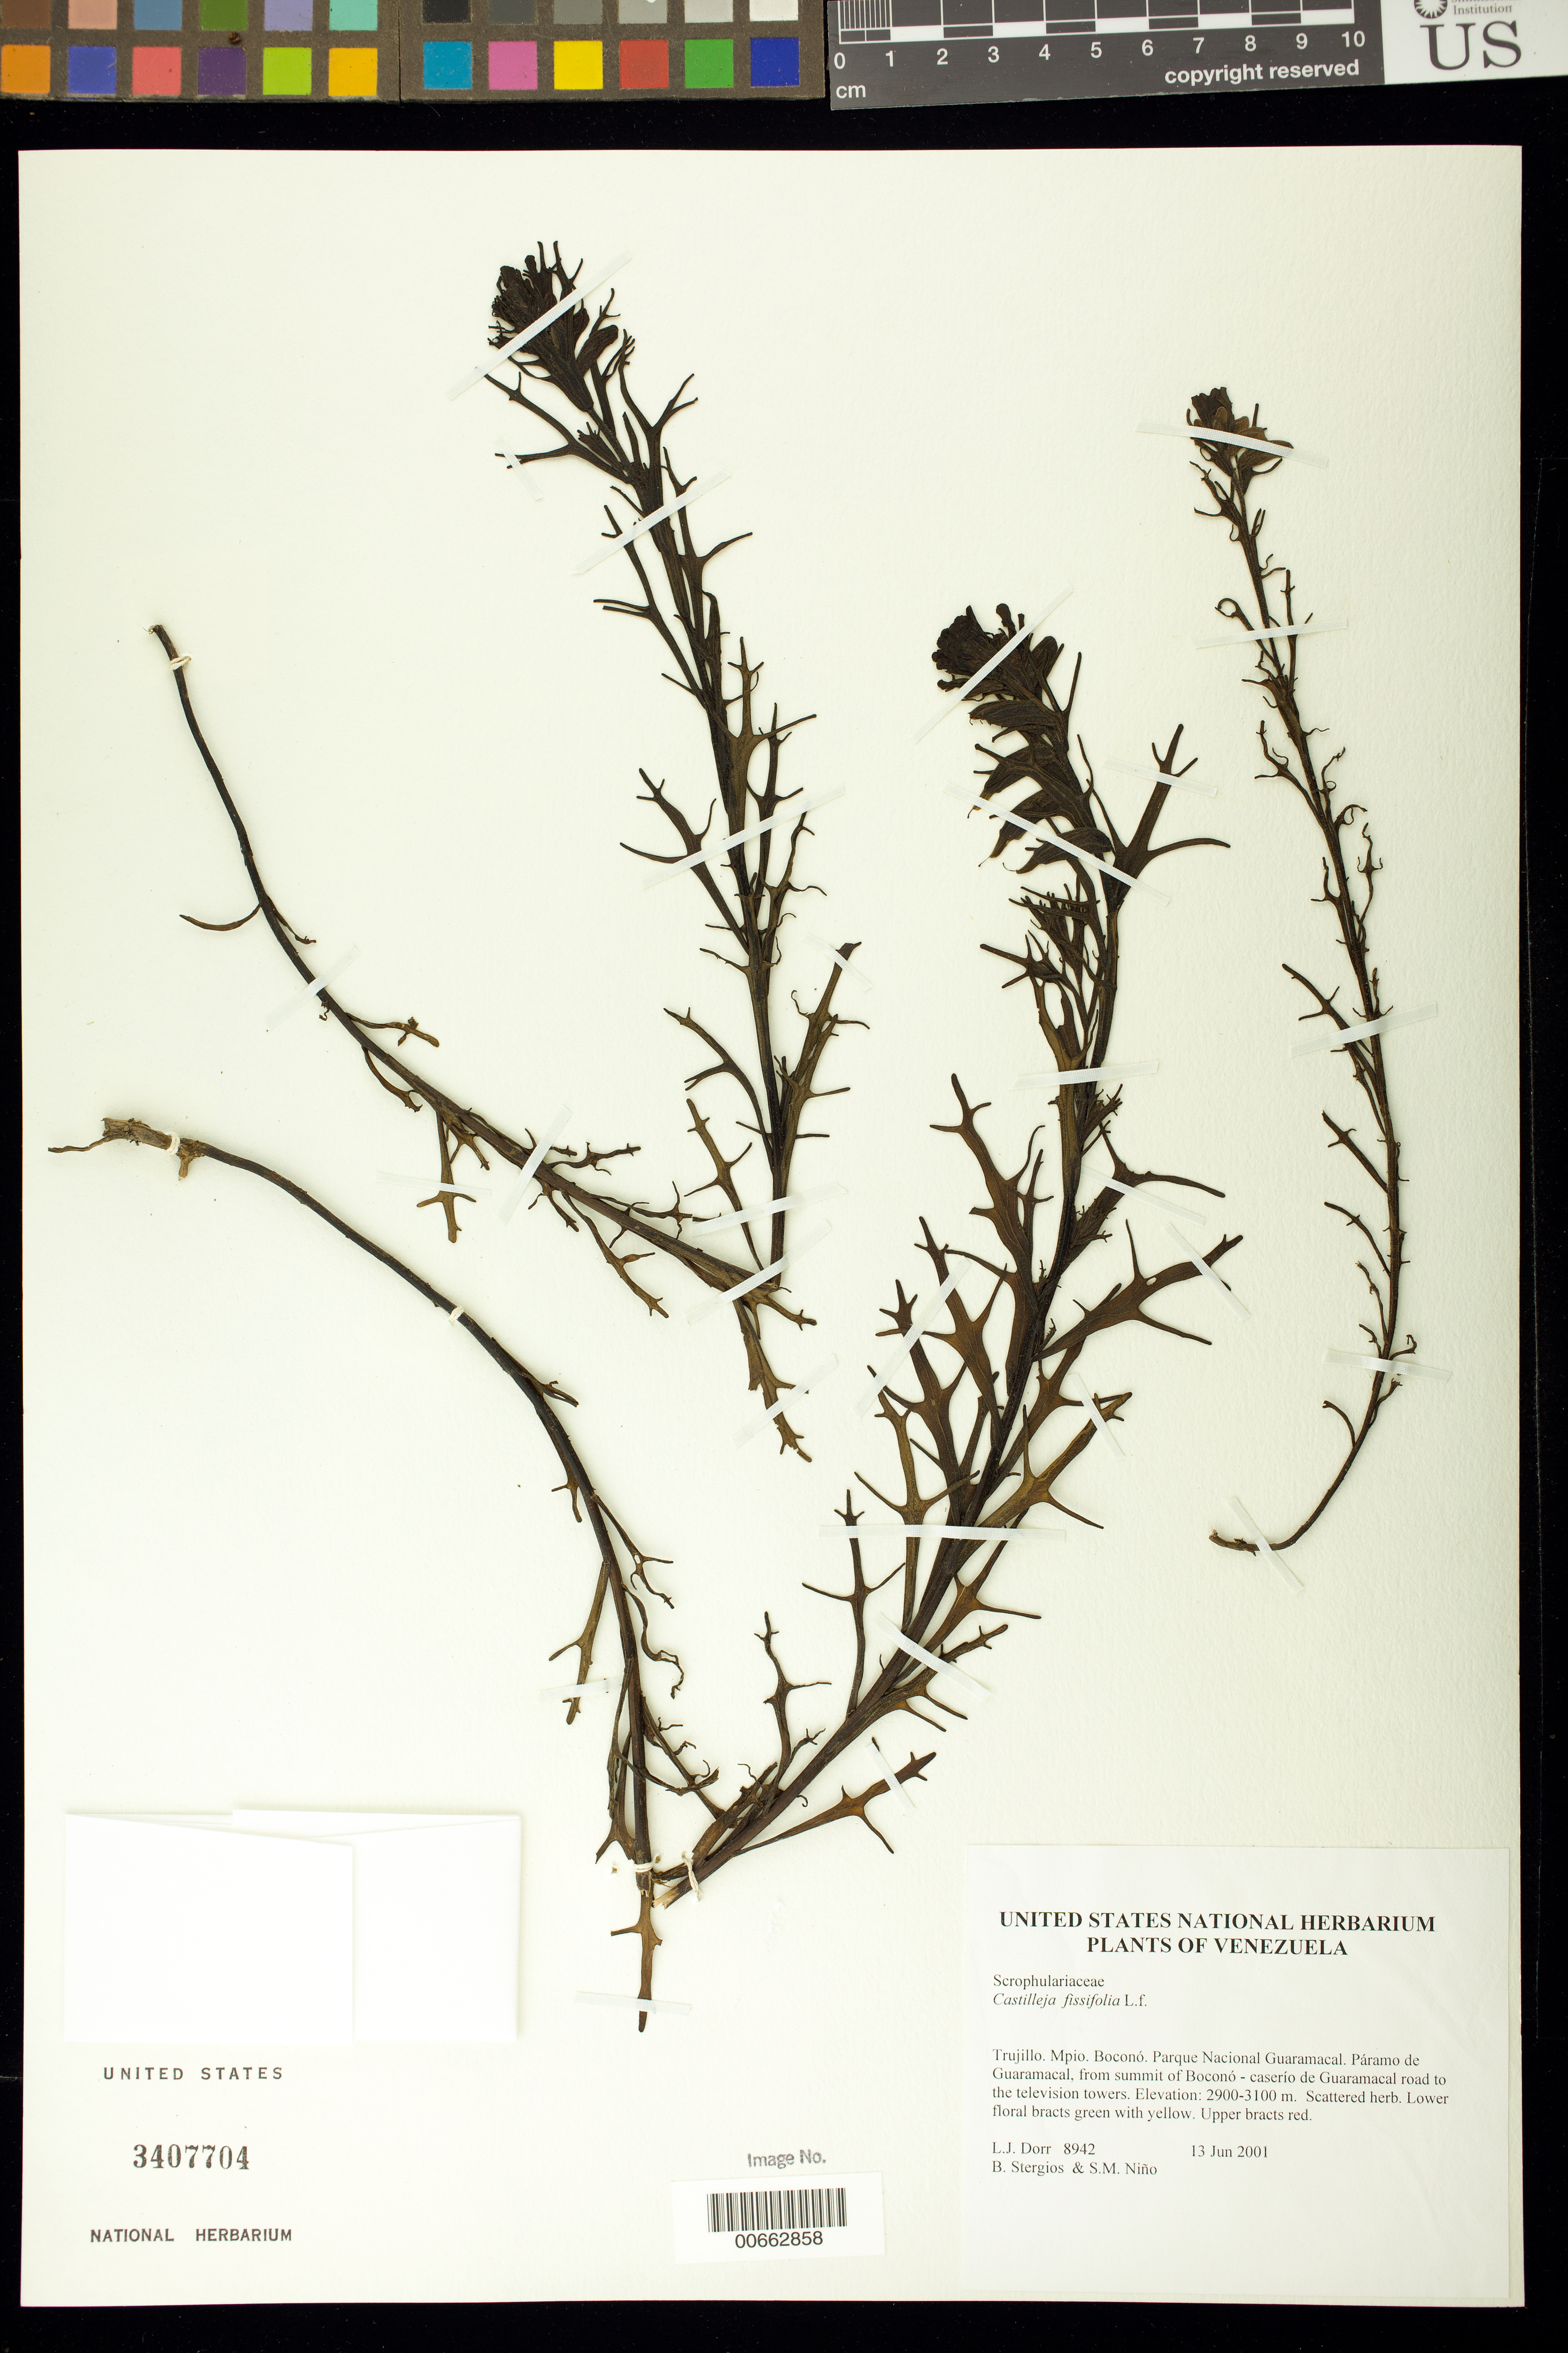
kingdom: Plantae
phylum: Tracheophyta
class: Magnoliopsida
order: Lamiales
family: Orobanchaceae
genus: Castilleja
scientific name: Castilleja fissifolia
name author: L. f.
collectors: L. J. Dorr, B. G. Stergios & S. M. Niño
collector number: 8942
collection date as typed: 13 Jun 2001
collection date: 2001-06-13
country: Venezuela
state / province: Trujillo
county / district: Boconó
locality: Parque Nacional Guaramacal. Páramo de Guaramacal, from summit of Boconó-caserío de Guaramacal road to the television towers.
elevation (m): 2900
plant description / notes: CTES, NY, PORT, US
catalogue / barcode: US 3407704